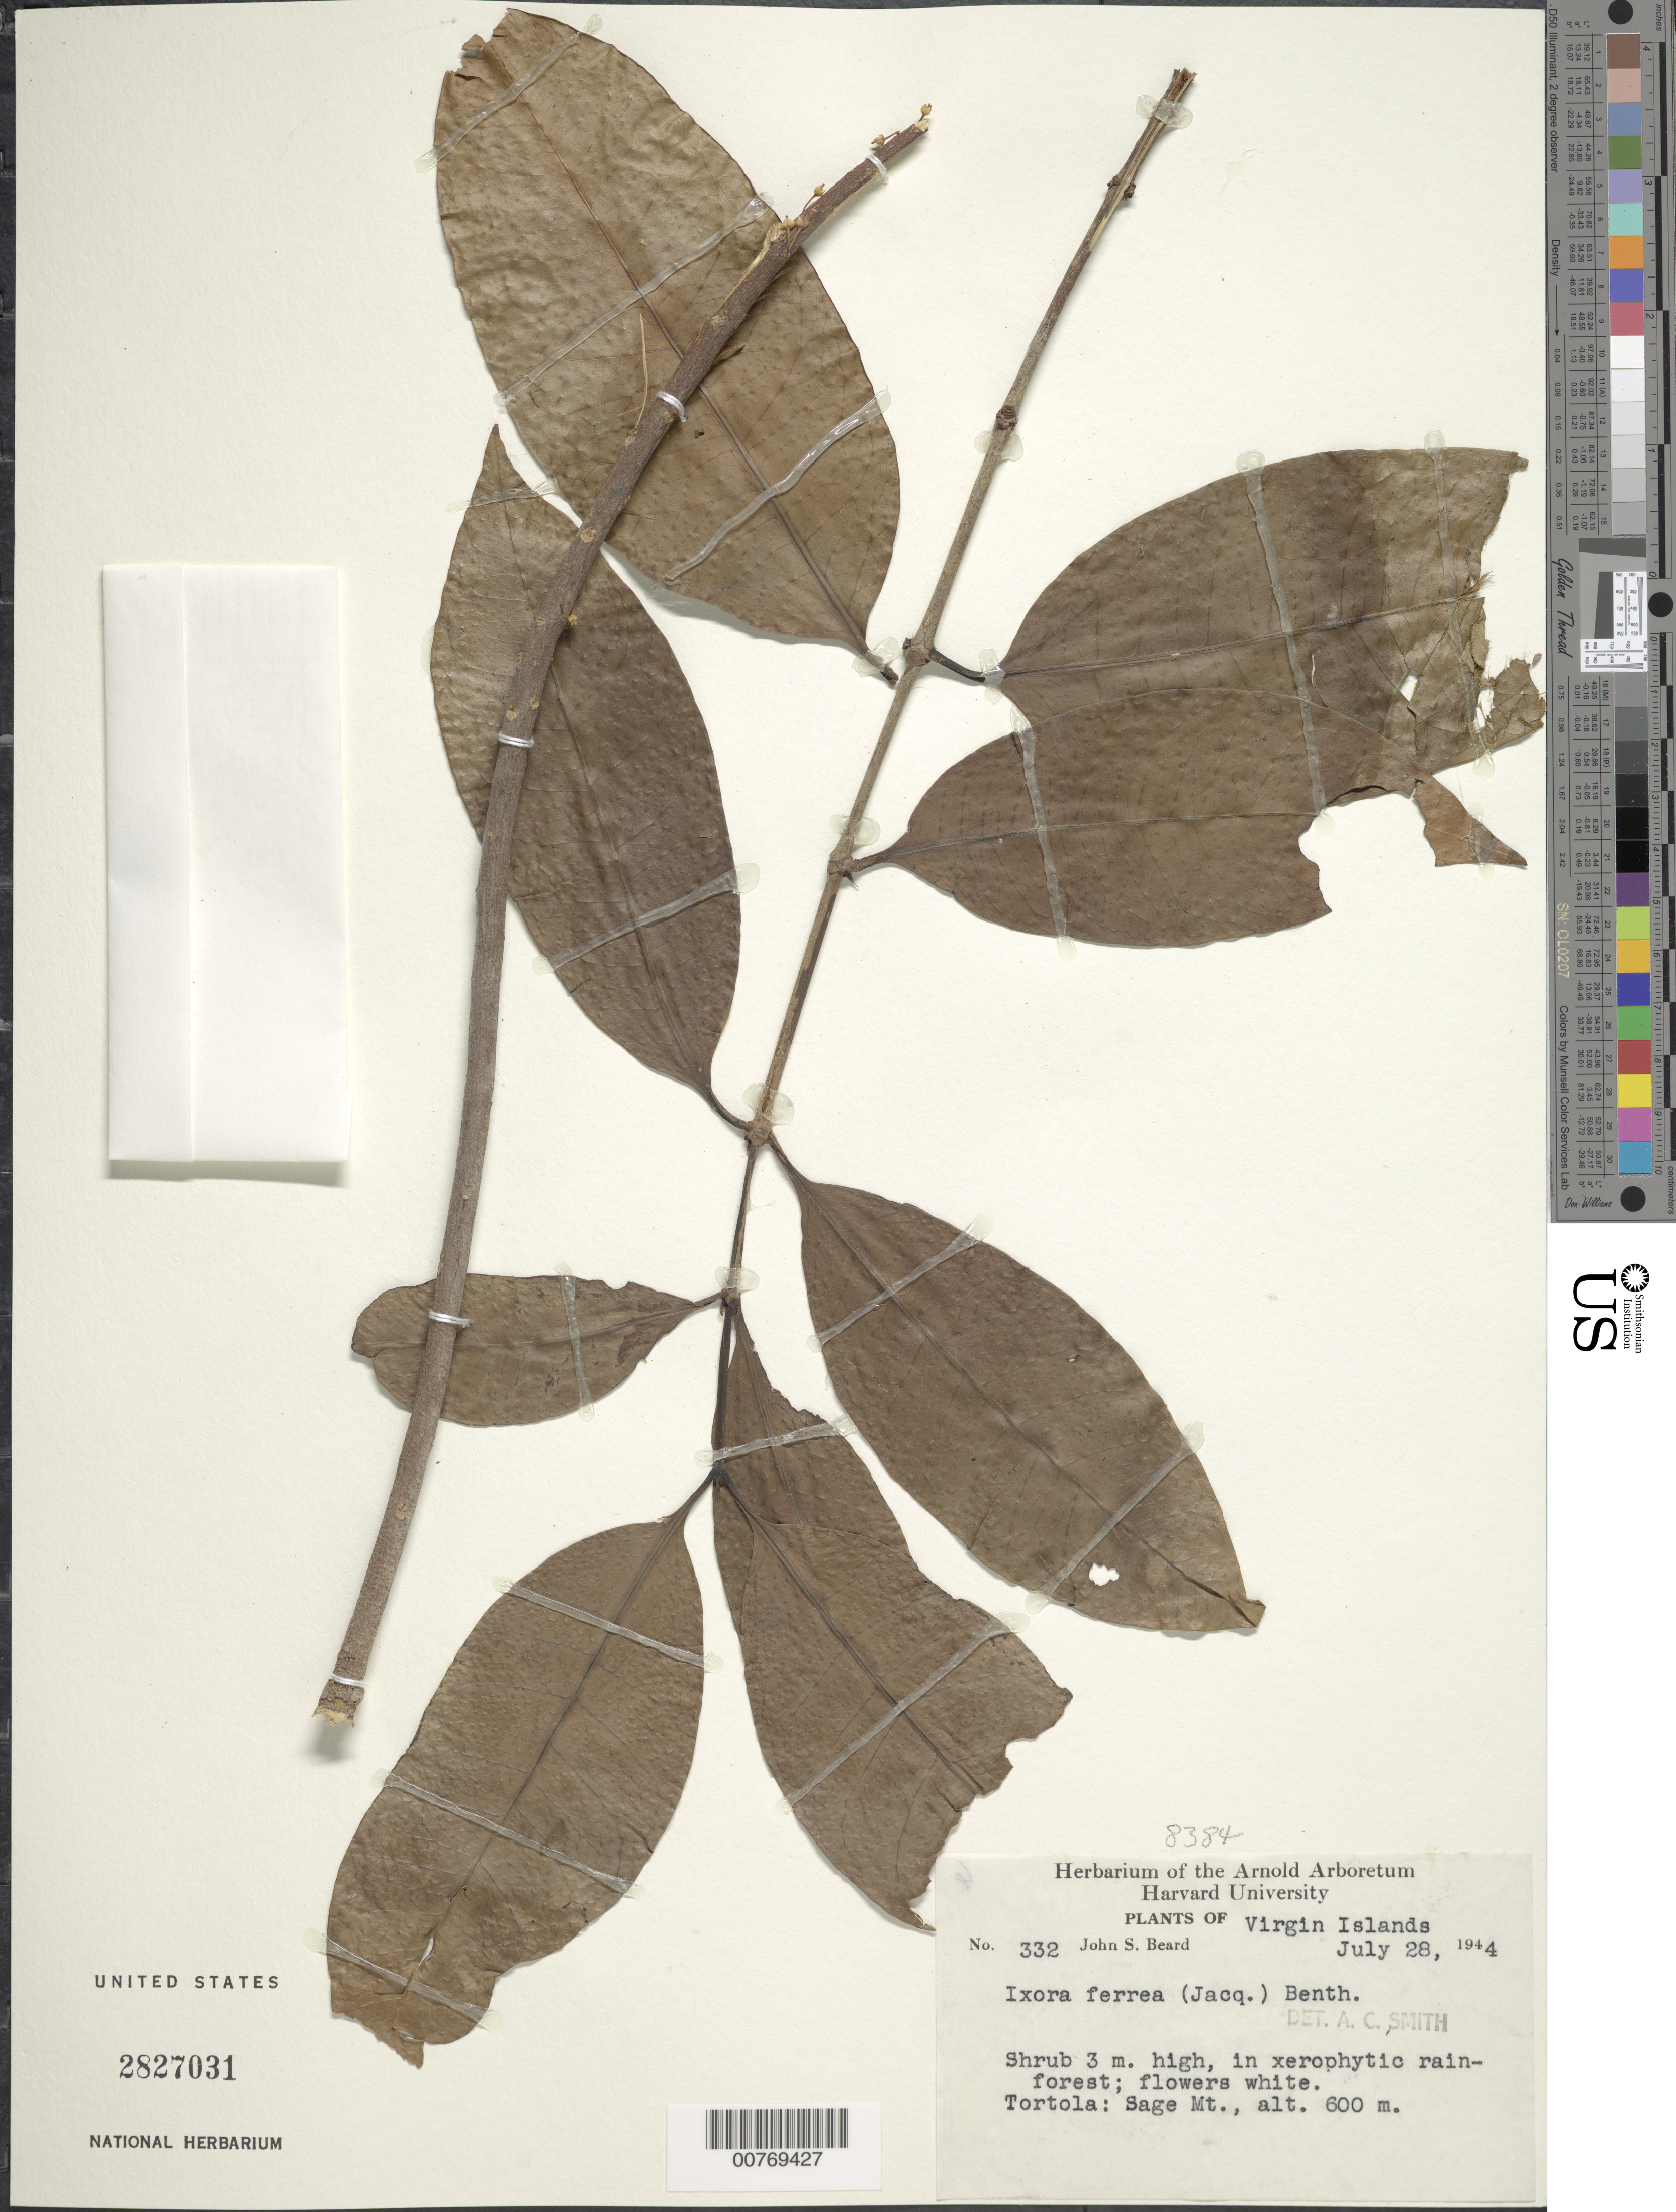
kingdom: Plantae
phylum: Tracheophyta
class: Magnoliopsida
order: Gentianales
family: Rubiaceae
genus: Ixora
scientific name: Ixora ferrea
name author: (Jacq.) Benth.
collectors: J. Beard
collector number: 332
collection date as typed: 28 Jul 1944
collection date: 1944-07-28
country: British Virgin Islands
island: Tortola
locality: Sage Mt.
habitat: Xerophytic rainforest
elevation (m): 600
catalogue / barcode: US 2827031